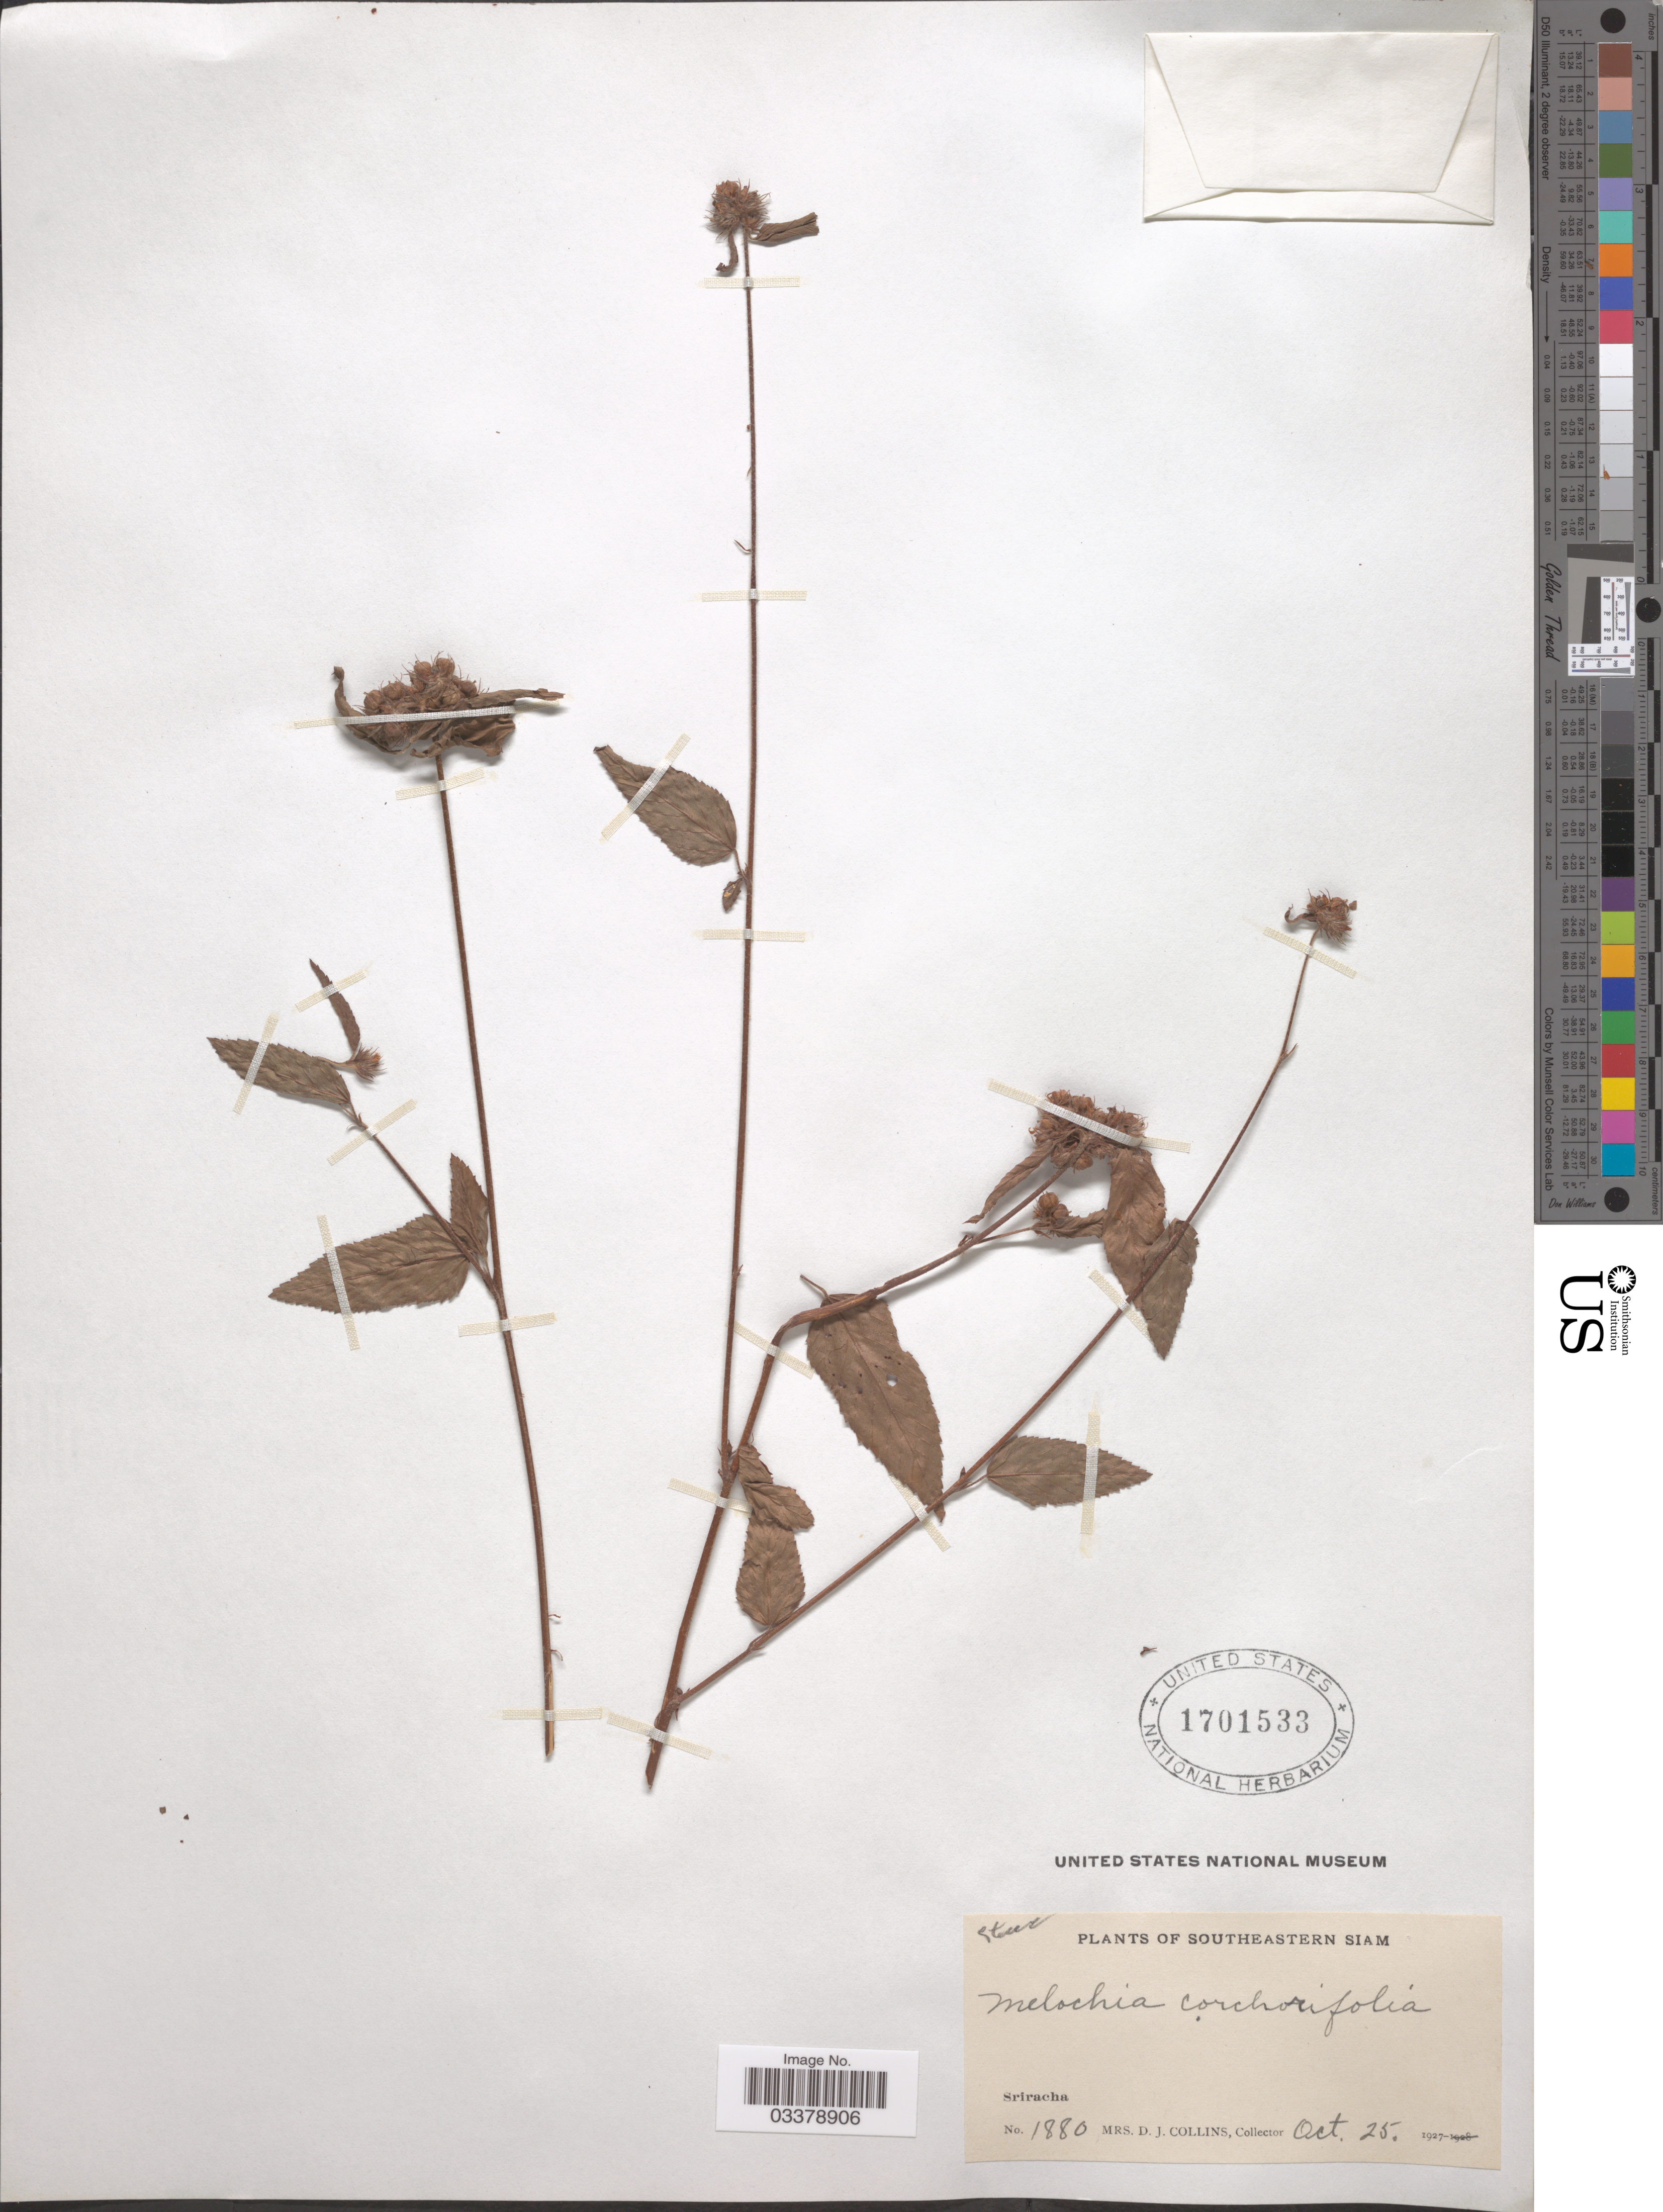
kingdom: Plantae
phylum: Tracheophyta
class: Magnoliopsida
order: Malvales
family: Malvaceae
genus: Melochia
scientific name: Melochia corchorifolia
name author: L.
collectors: Mrs. D. J. Collins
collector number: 1880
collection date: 1927-10-25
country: Thailand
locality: Southeastern Siam, Sriracha.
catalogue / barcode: US 1701533